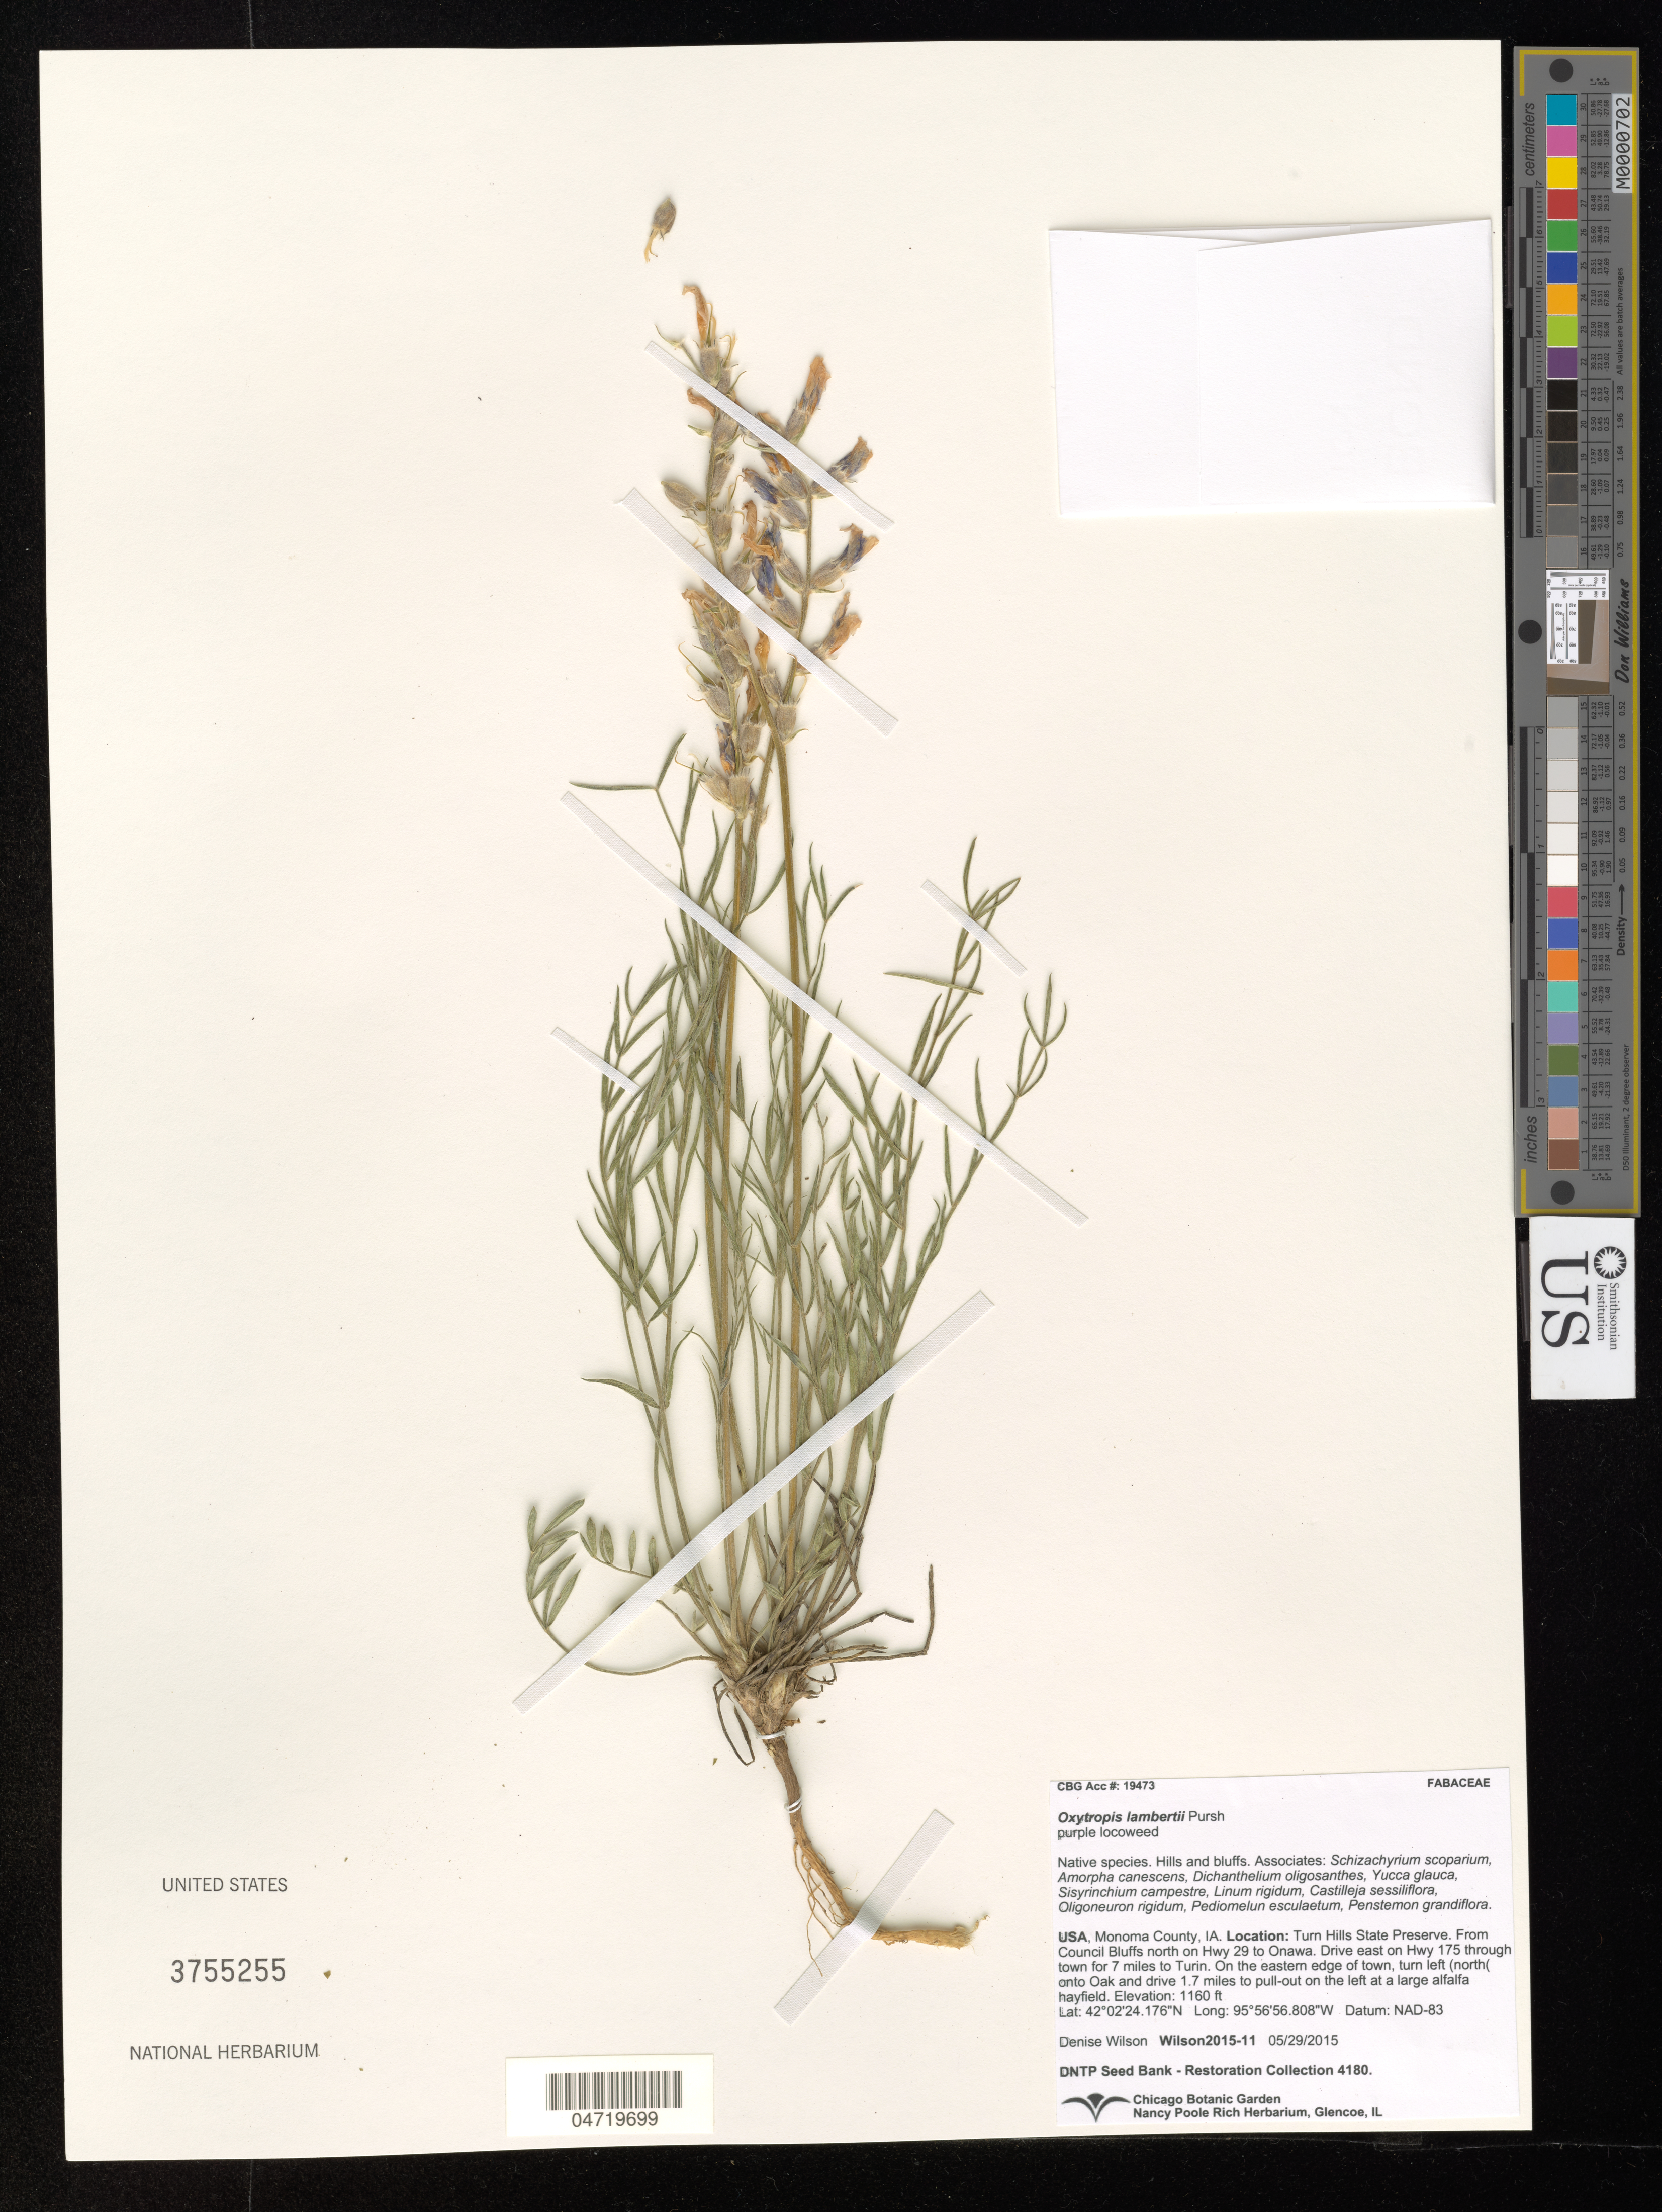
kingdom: Plantae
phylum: Tracheophyta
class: Magnoliopsida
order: Fabales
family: Fabaceae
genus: Oxytropis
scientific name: Oxytropis lambertii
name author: Pursh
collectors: D. Wilson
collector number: Wilson2015-11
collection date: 2015-05-29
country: United States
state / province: Iowa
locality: Monoma County, IA. Turn Hills State Preserve. From Council Bluffs north on Hwy 29 to Onawa. Drive east on Hwy 175 through town for 7 miles to Turin. On the eastern edge of town, turn left (north(onto Oak and drive 1.7 miles to pull-out on the left at a large alfalfa hayfield.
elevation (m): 354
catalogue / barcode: US 3755255